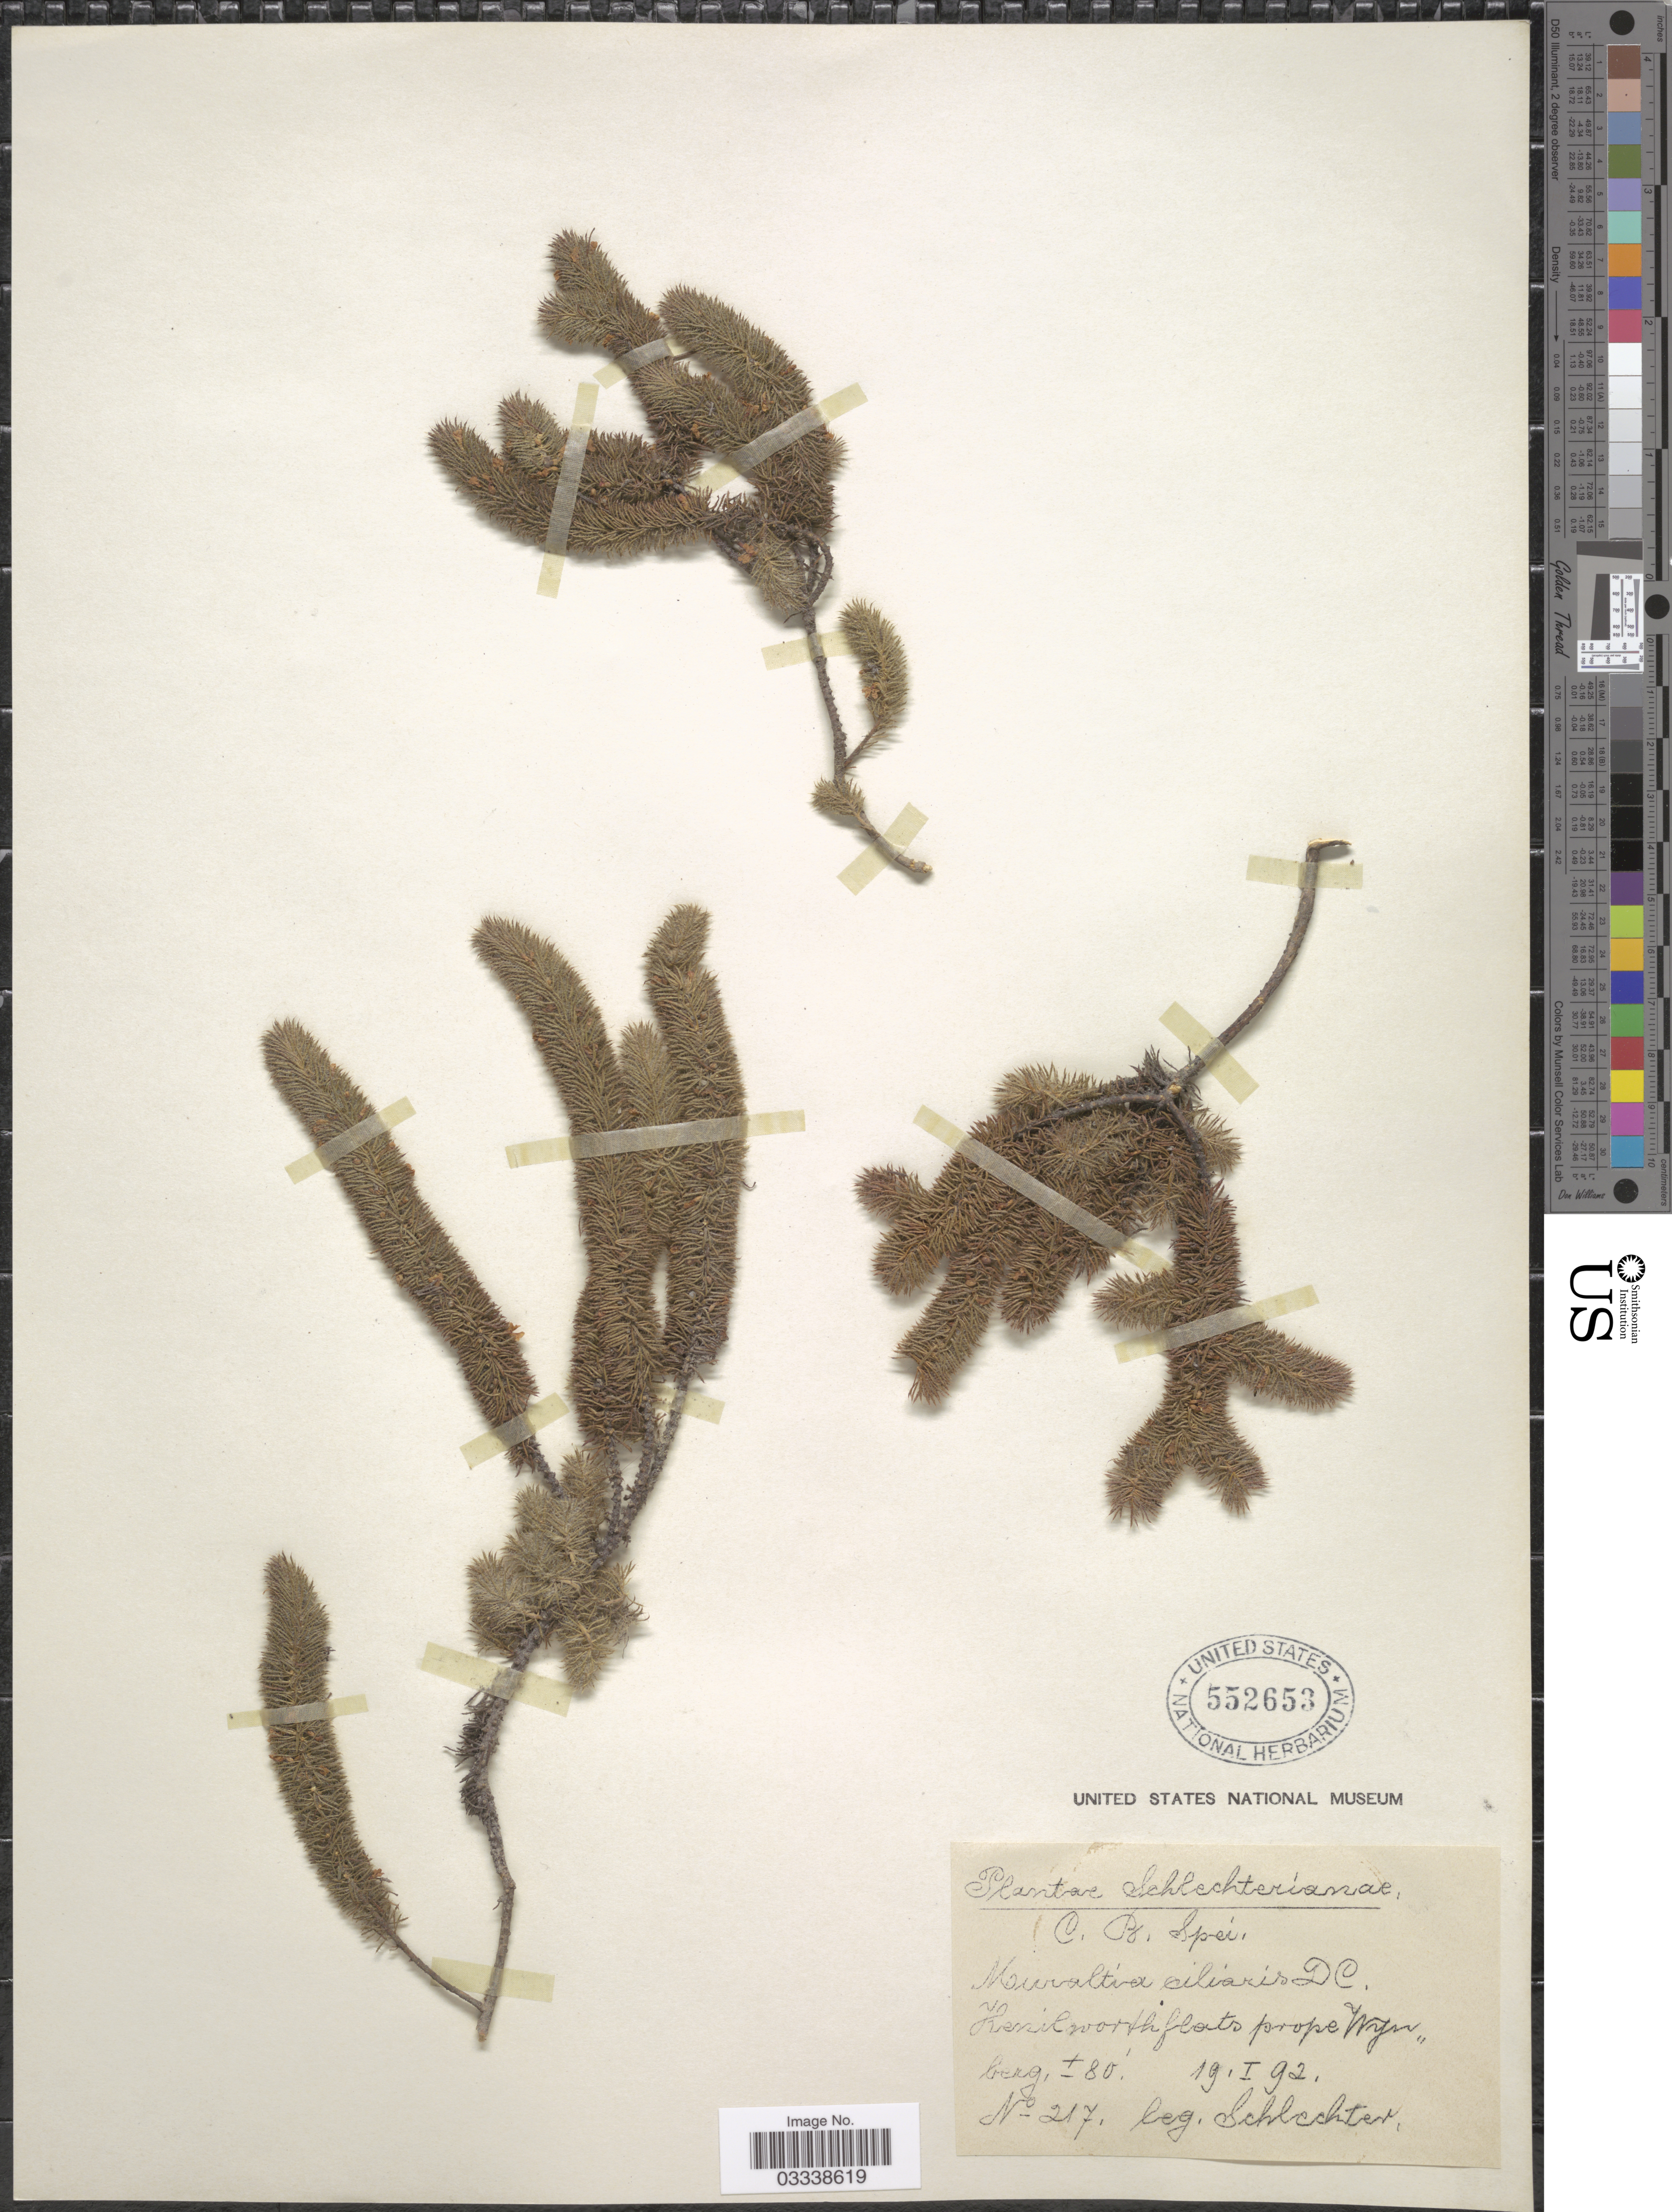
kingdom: Plantae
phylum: Tracheophyta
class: Magnoliopsida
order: Fabales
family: Polygalaceae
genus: Muraltia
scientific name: Muraltia ciliaris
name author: DC.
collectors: Schlechter, --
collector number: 217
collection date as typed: Transcribed d/m/y: 19/1/92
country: South Africa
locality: Kenilworth flats prope Wynberg.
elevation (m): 24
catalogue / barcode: US 552653